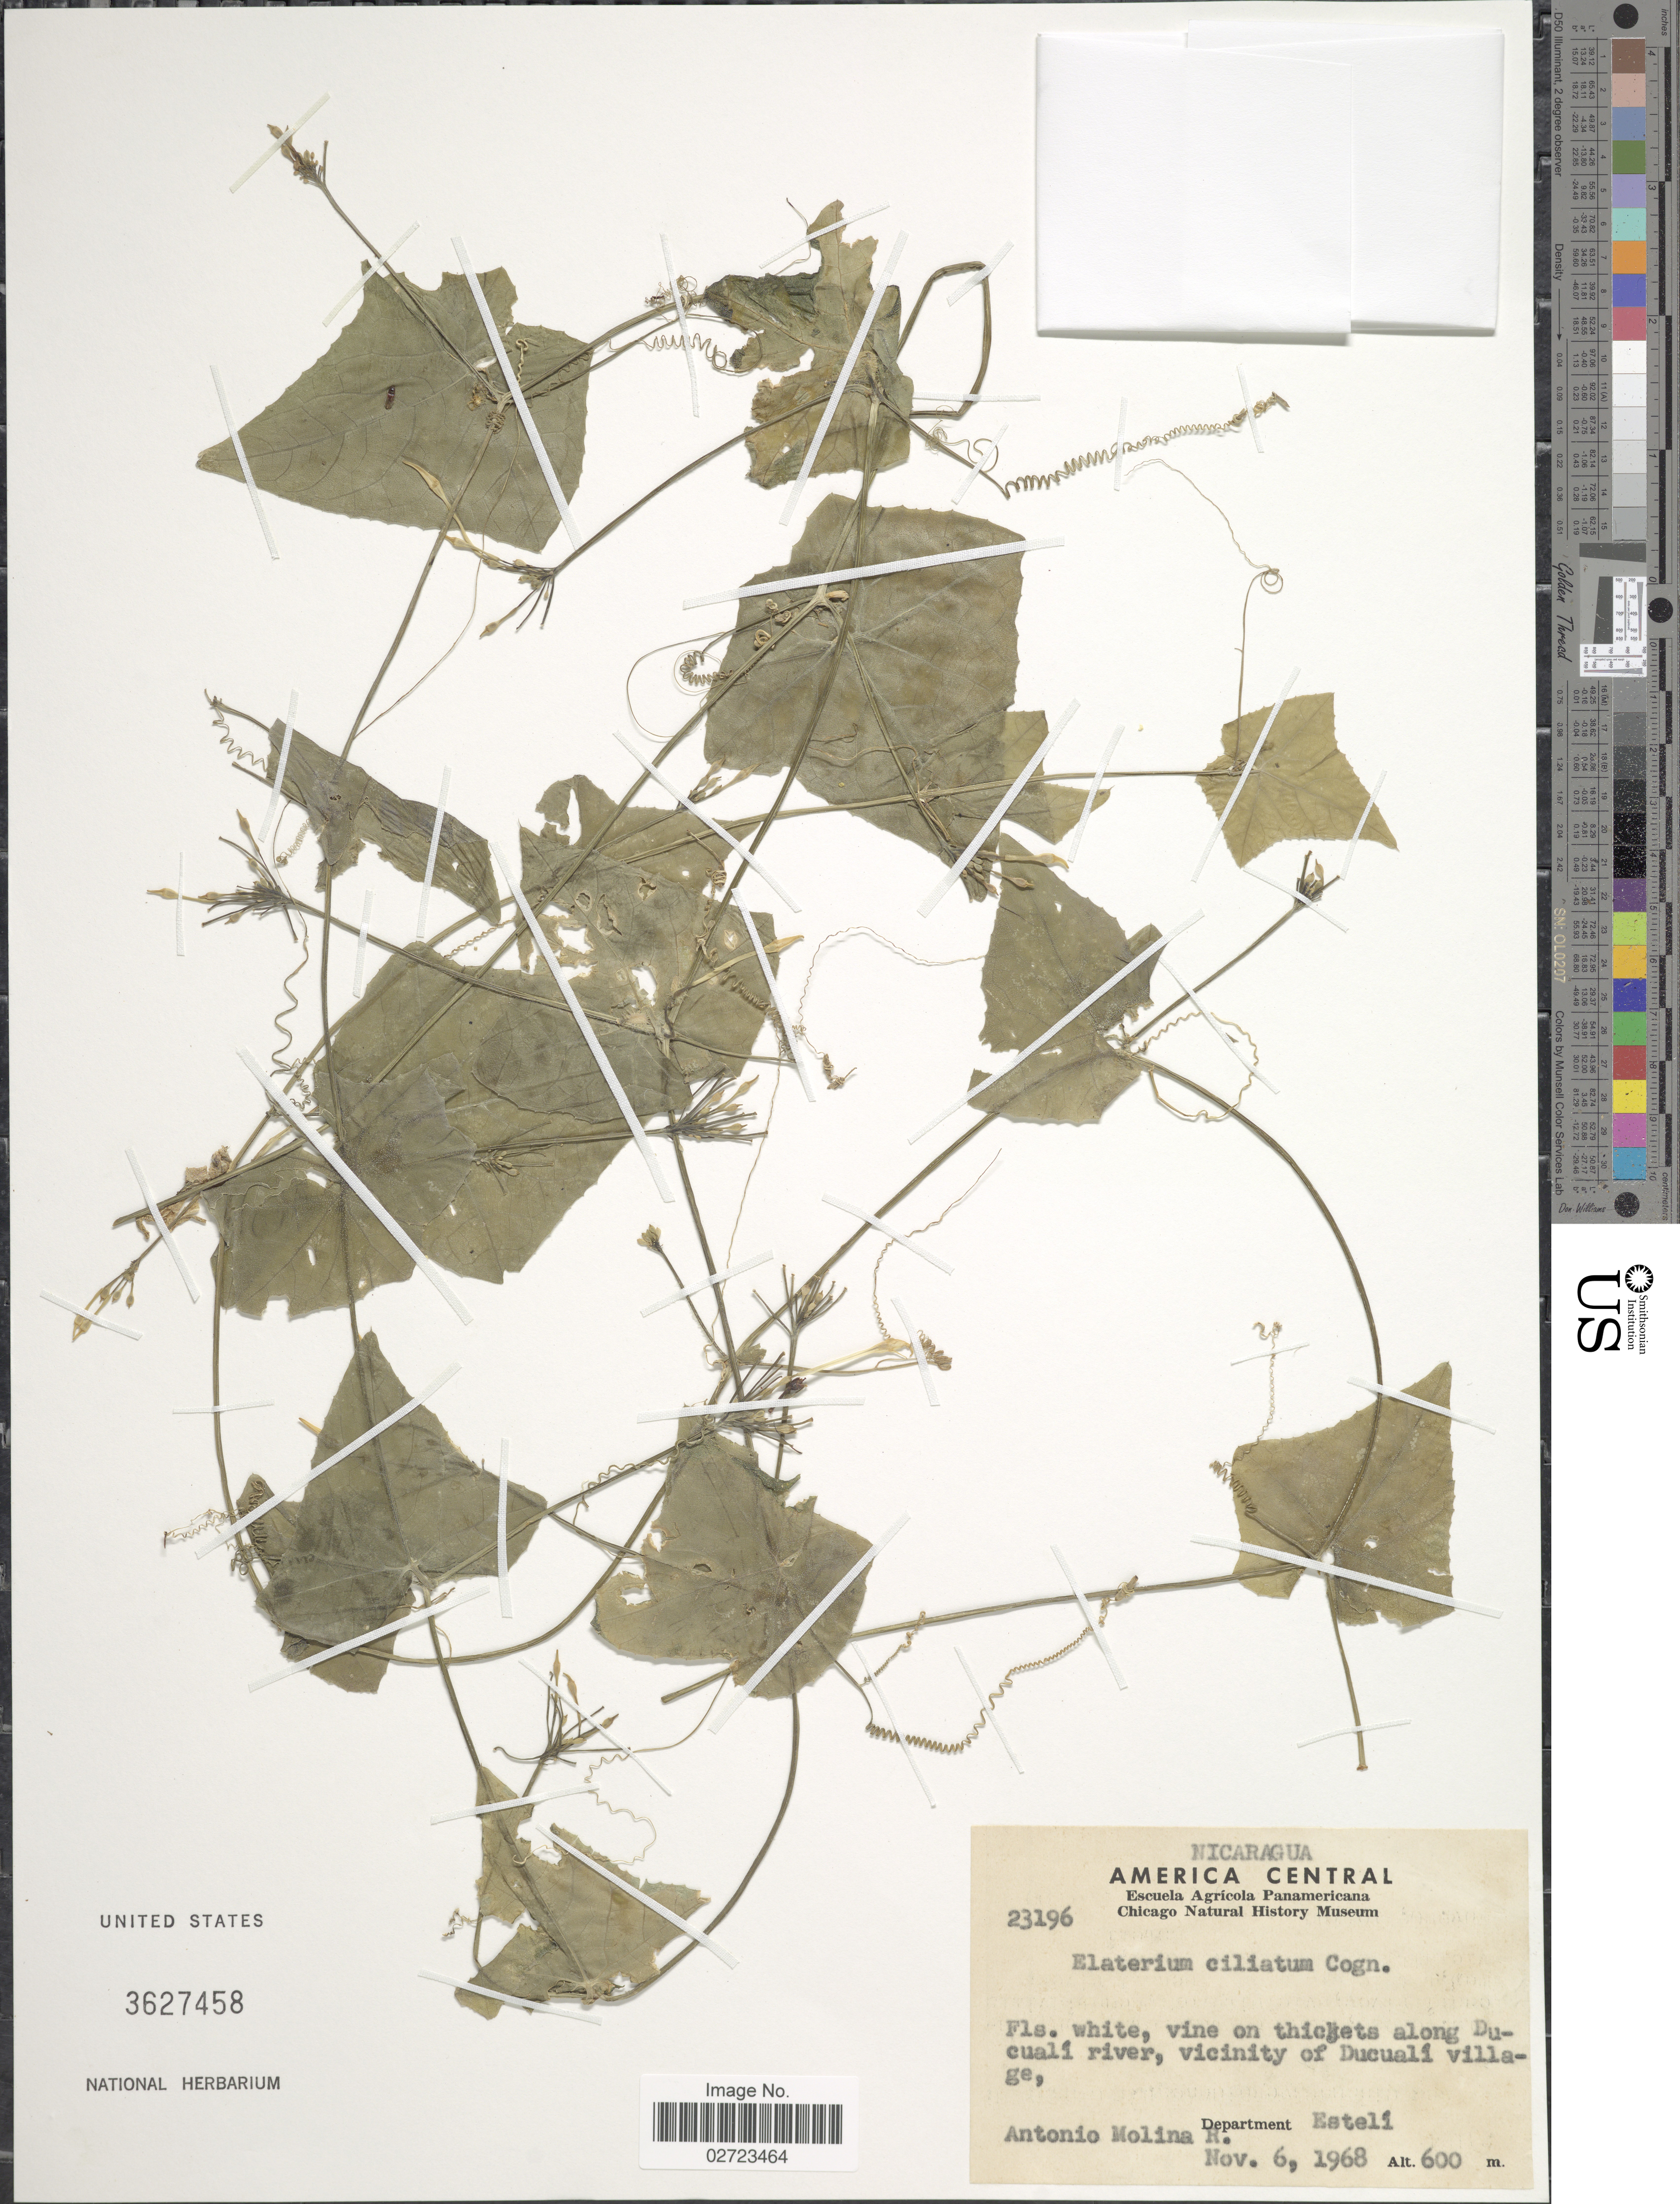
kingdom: Plantae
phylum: Tracheophyta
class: Magnoliopsida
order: Cucurbitales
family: Cucurbitaceae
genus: Cyclanthera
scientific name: Cyclanthera carthagenensis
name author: (Jacq.) H. Schaef. & S.S. Renner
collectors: A. Molina R.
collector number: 23196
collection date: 1968-11-06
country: Nicaragua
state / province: Esteli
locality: On thickets along Ducuali river, vicinity of Ducuali village.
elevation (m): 600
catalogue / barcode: US 3627458